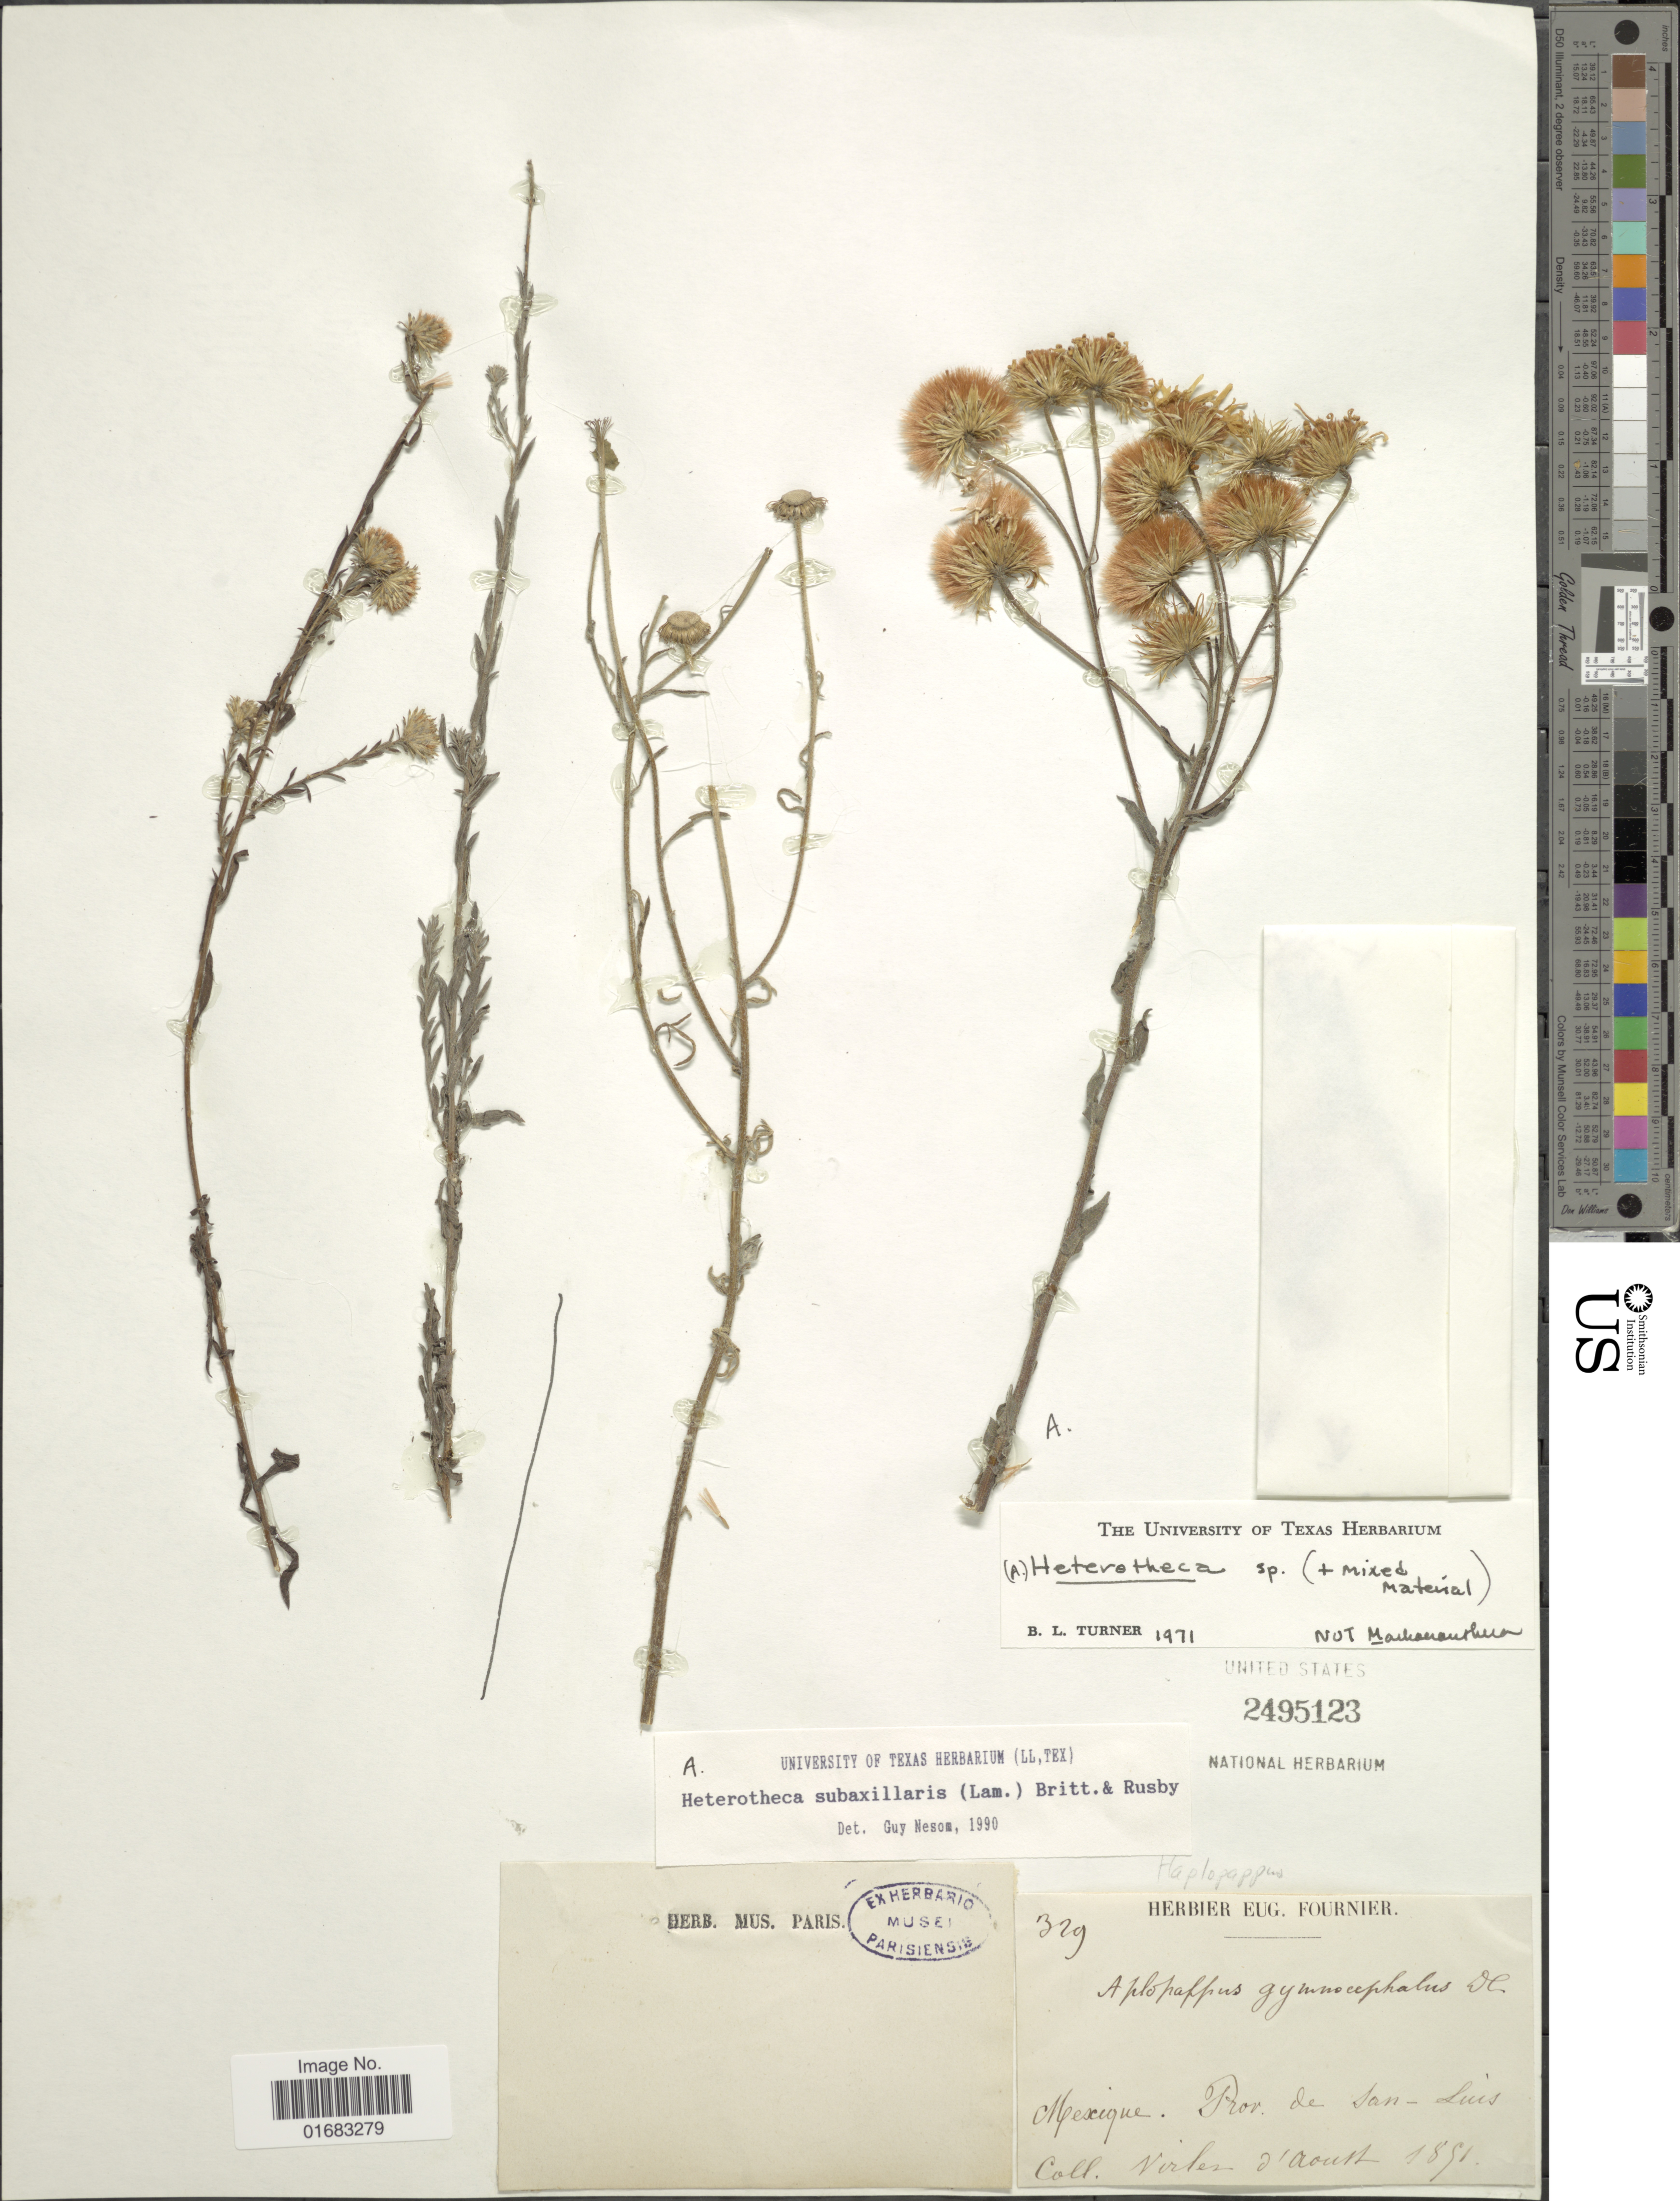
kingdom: Plantae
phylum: Tracheophyta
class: Magnoliopsida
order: Asterales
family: Asteraceae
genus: Heterotheca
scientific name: Heterotheca subaxillaris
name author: (Lam.) Britton & Rusby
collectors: Niven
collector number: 329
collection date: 1891-08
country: Mexico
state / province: San Luis Potosí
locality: Mexique. Prov. de San Luis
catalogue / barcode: US 2495123